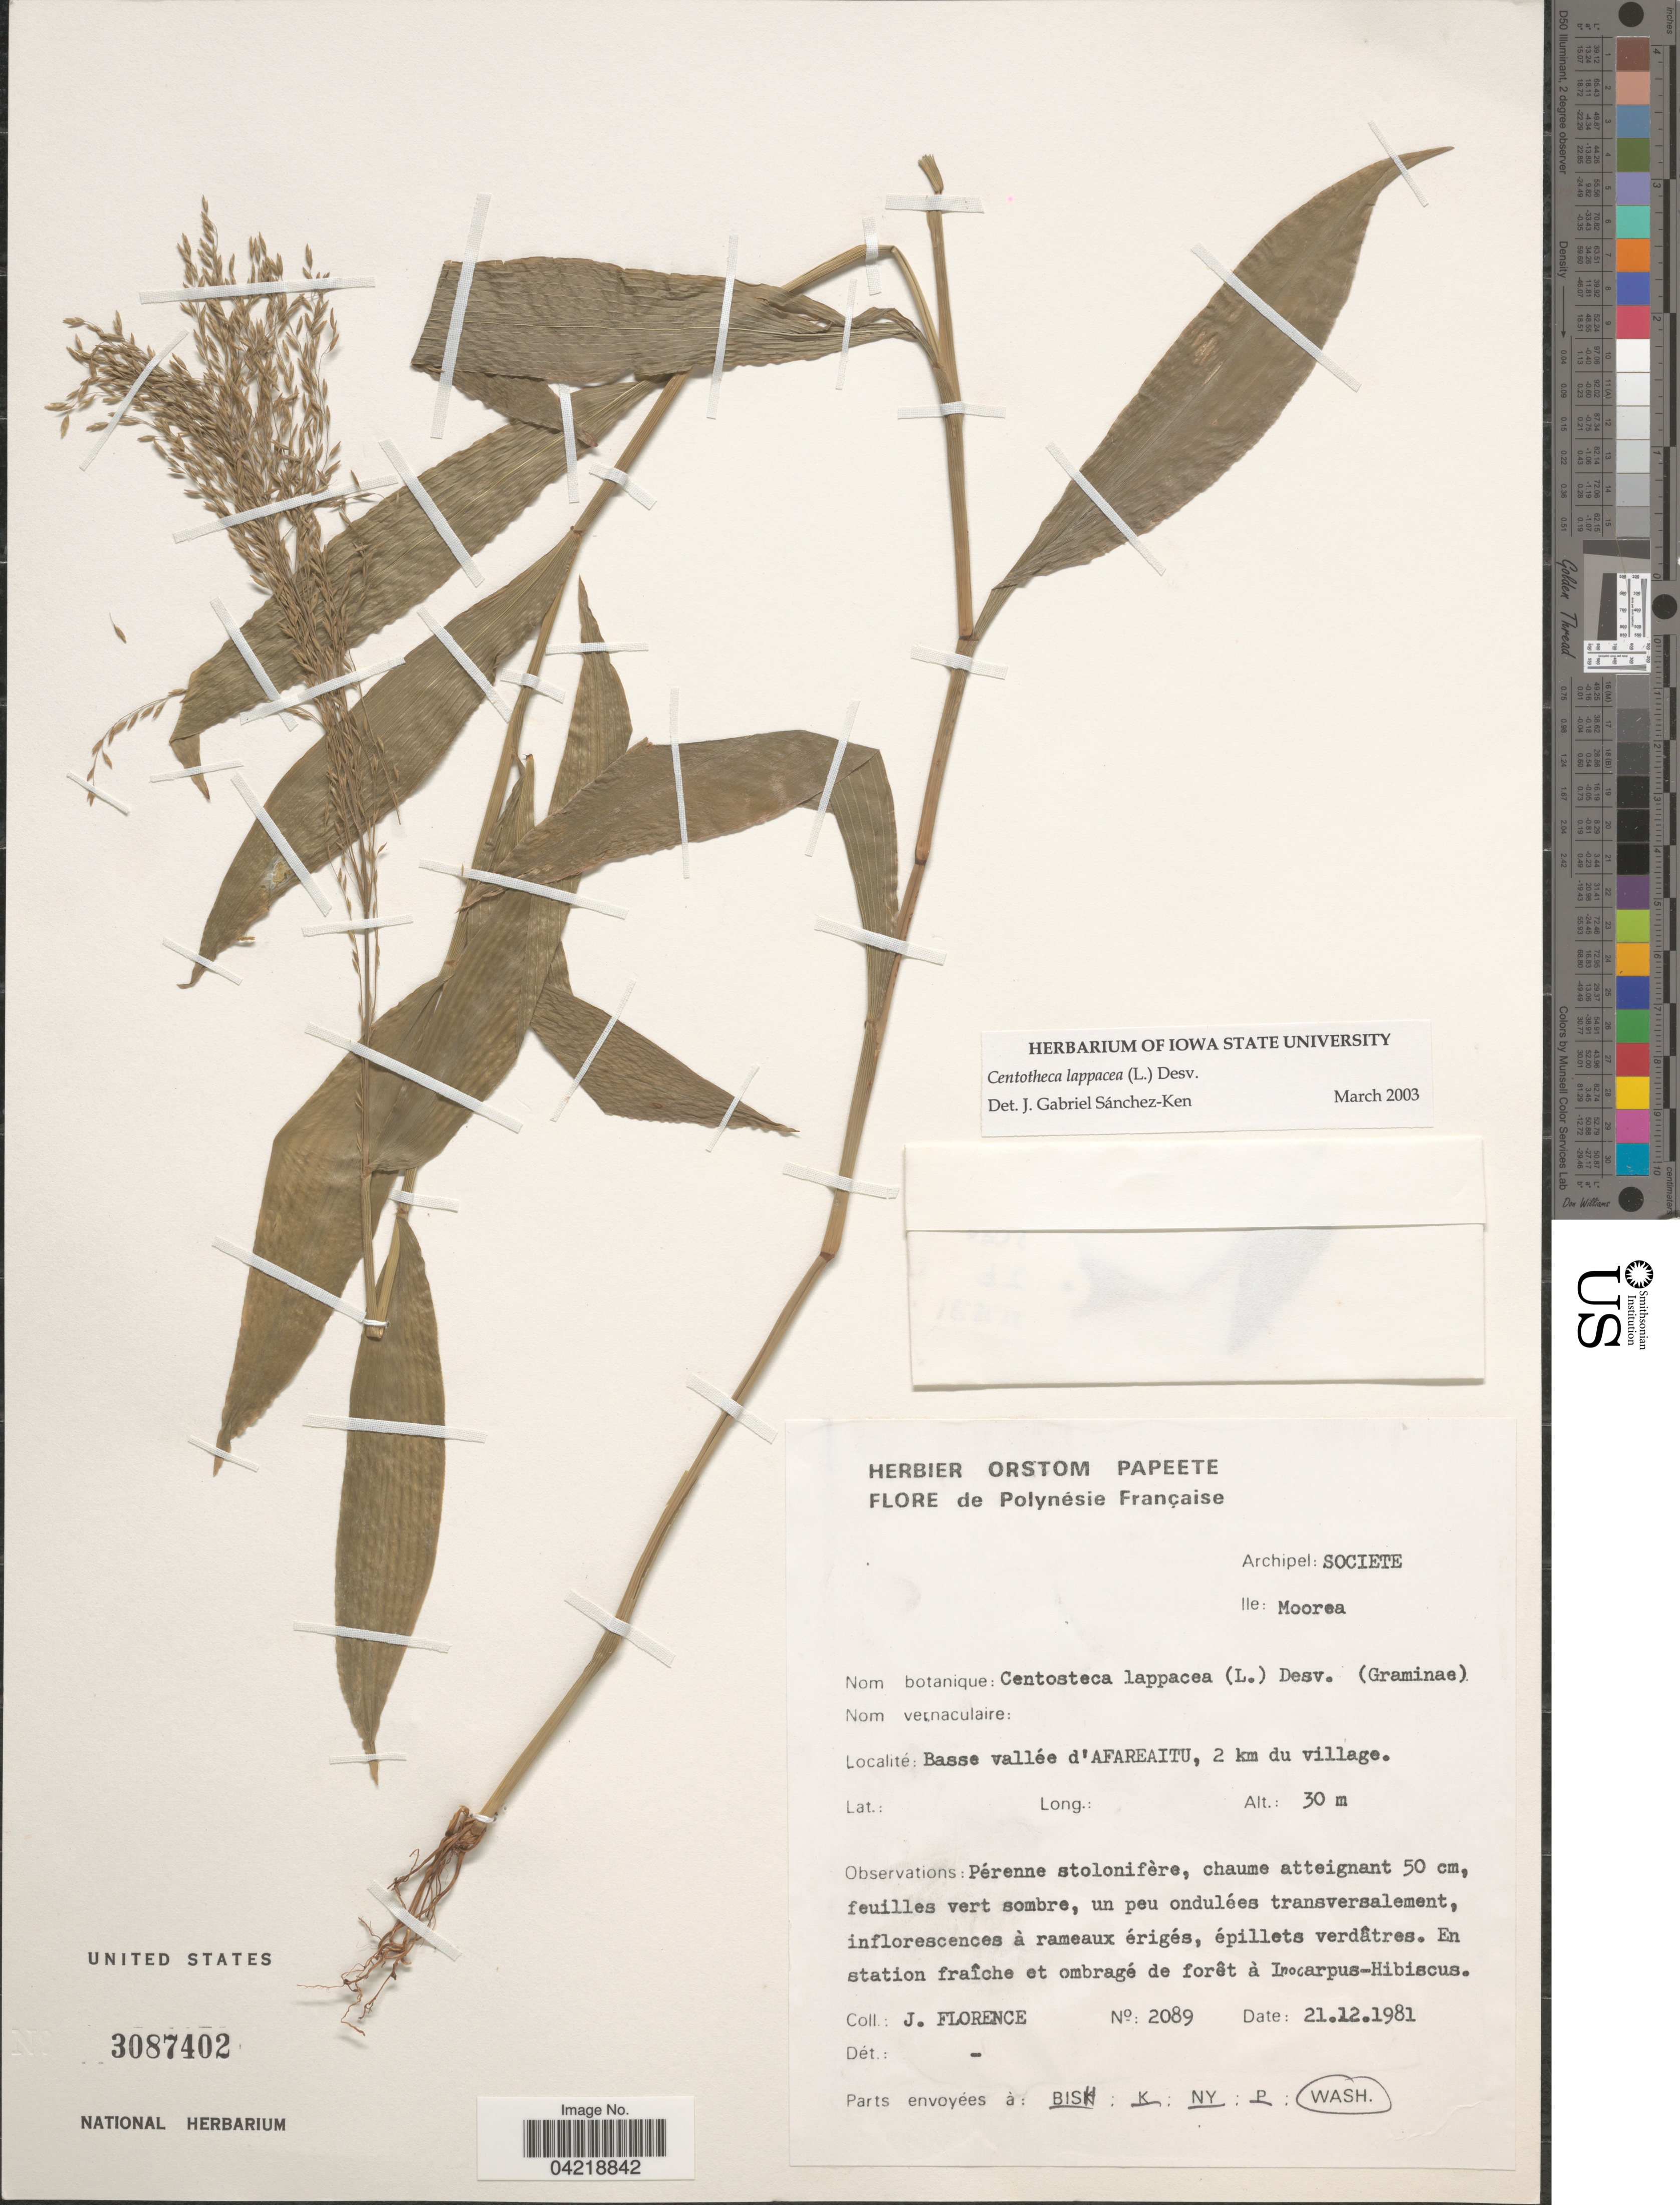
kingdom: Plantae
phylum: Tracheophyta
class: Liliopsida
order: Poales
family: Poaceae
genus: Centotheca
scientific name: Centotheca lappacea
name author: (L.) Desv.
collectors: J. Florence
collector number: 2089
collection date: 1981-12-21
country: French Polynesia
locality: Polynésie Française. Archipel: Societe. Ile: Moorea. Basse vallée d'Afareaitu, 2 km du village.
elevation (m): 30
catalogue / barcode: US 3087402